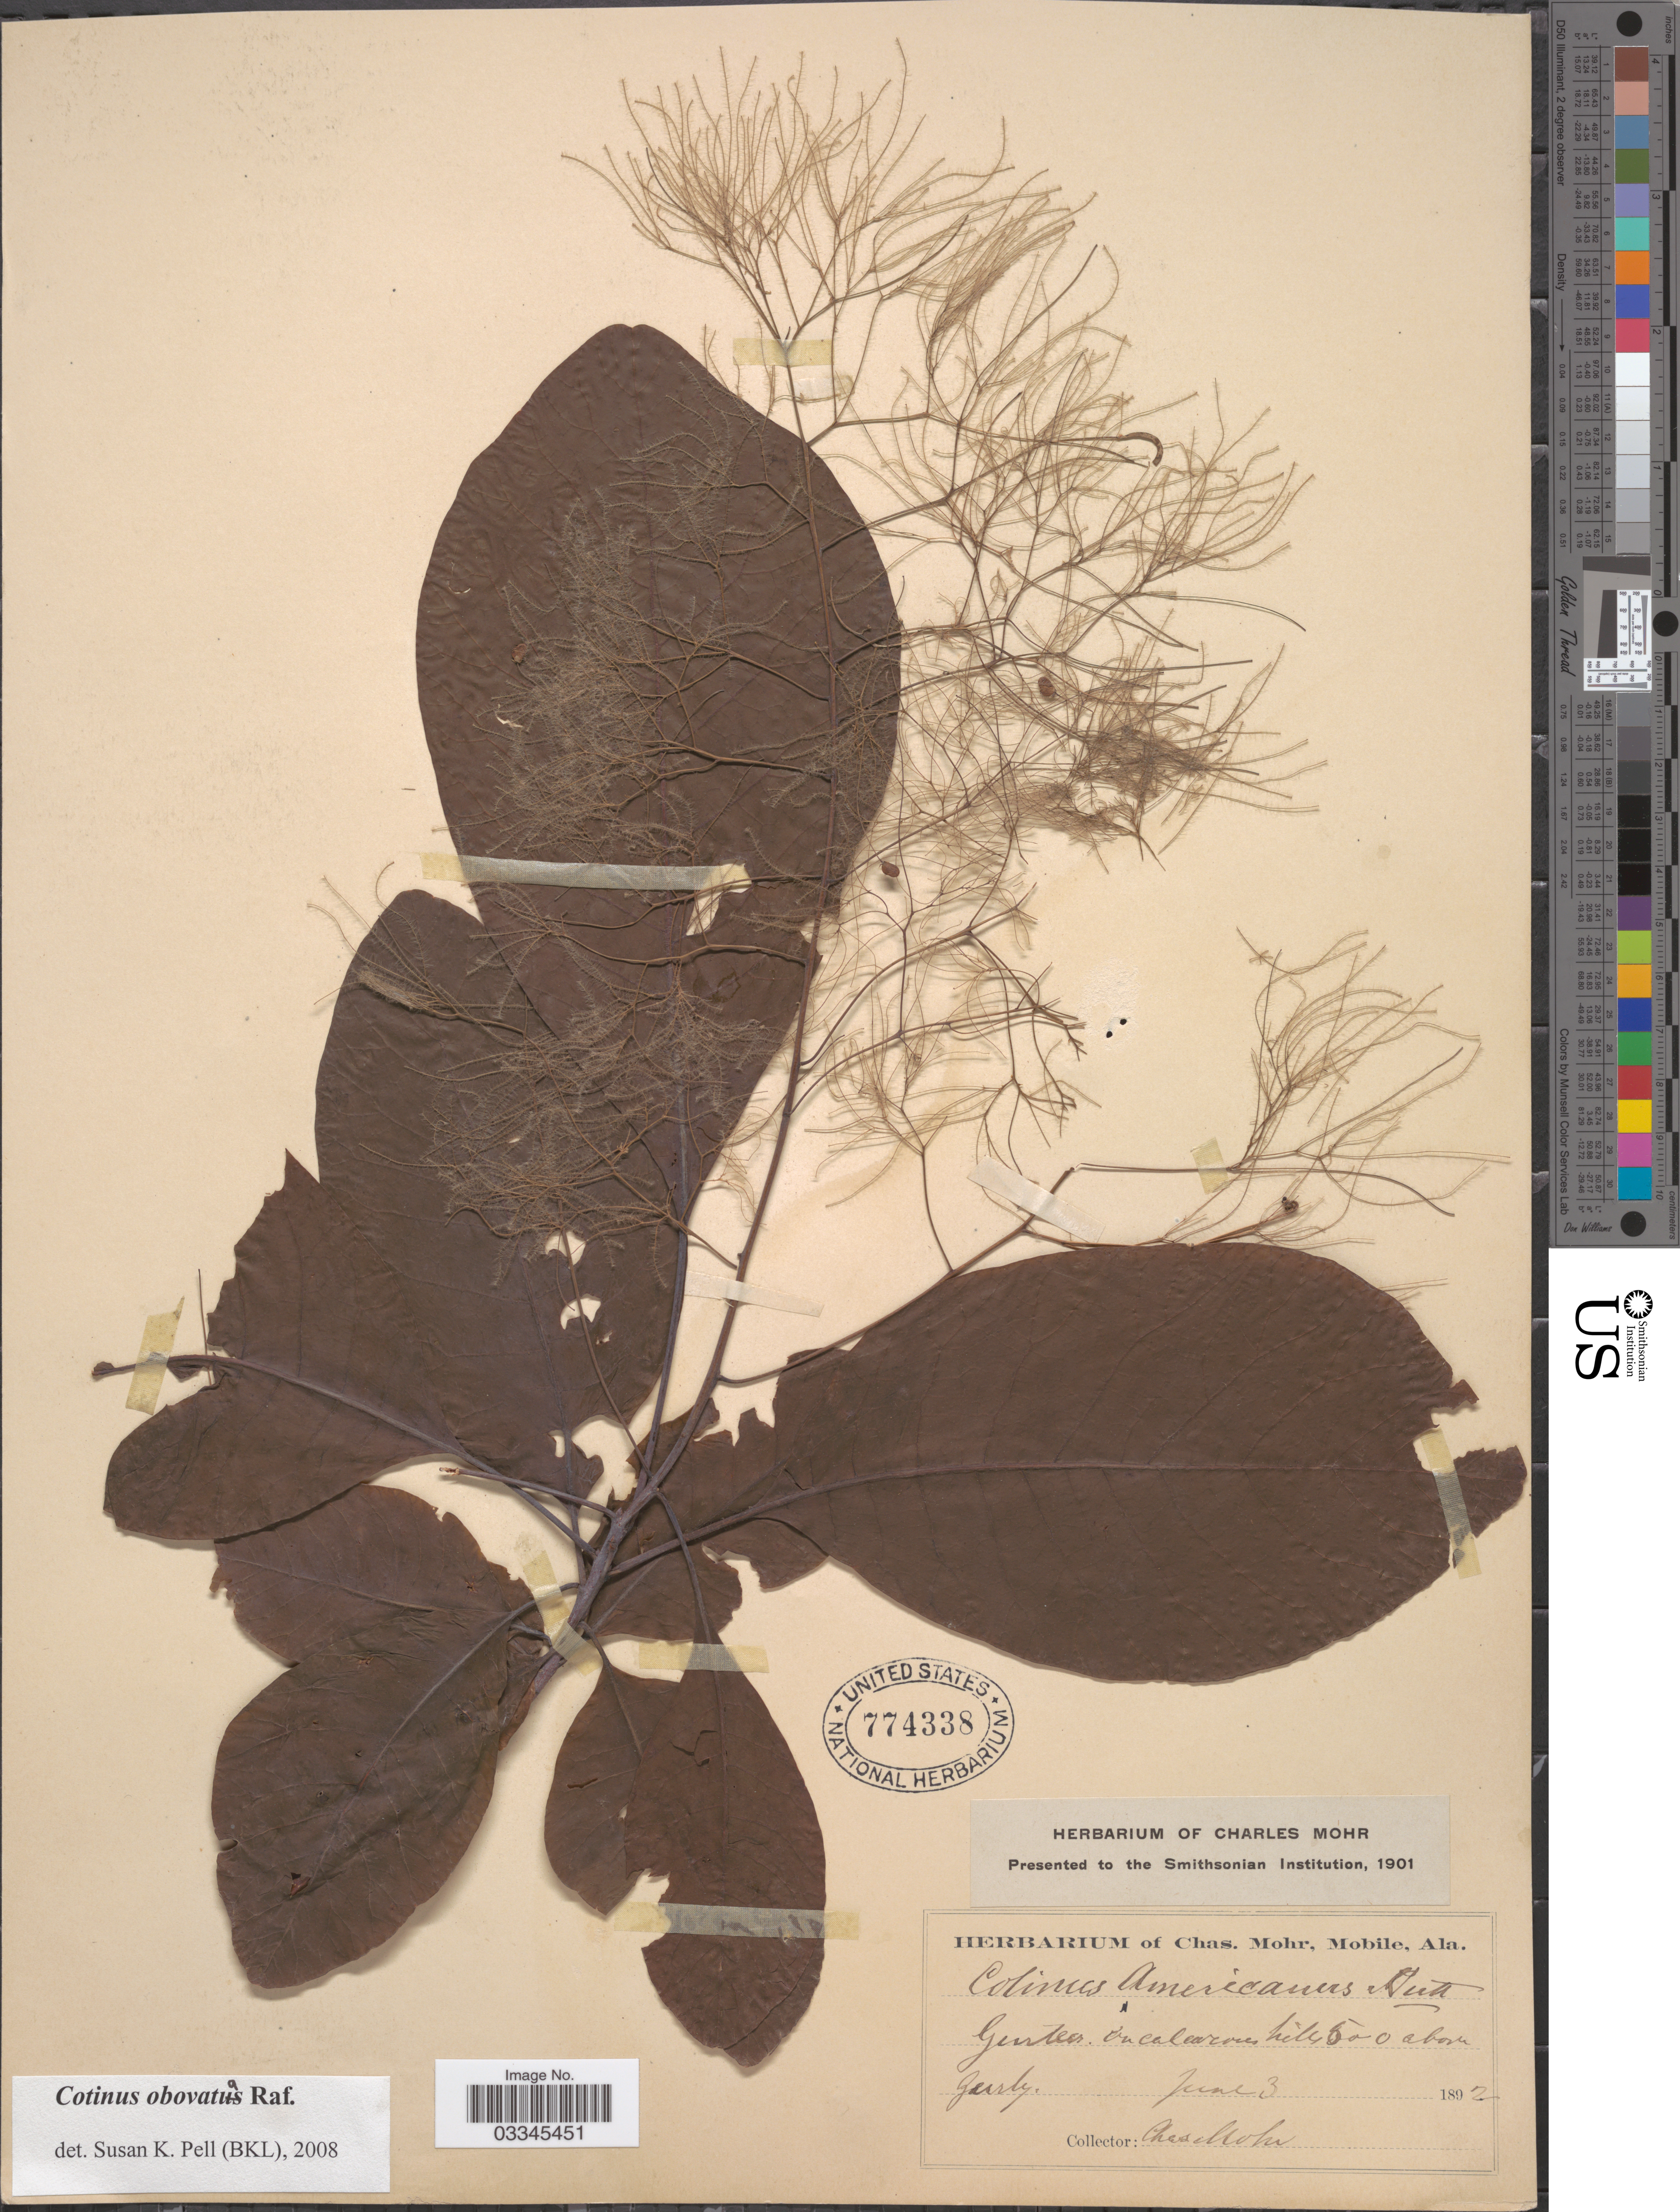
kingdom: Plantae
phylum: Tracheophyta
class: Magnoliopsida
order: Sapindales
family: Anacardiaceae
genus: Cotinus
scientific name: Cotinus obovatus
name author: Raf.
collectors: C. Mohr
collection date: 1892-06-03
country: United States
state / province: Alabama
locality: Gurley.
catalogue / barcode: US 774338